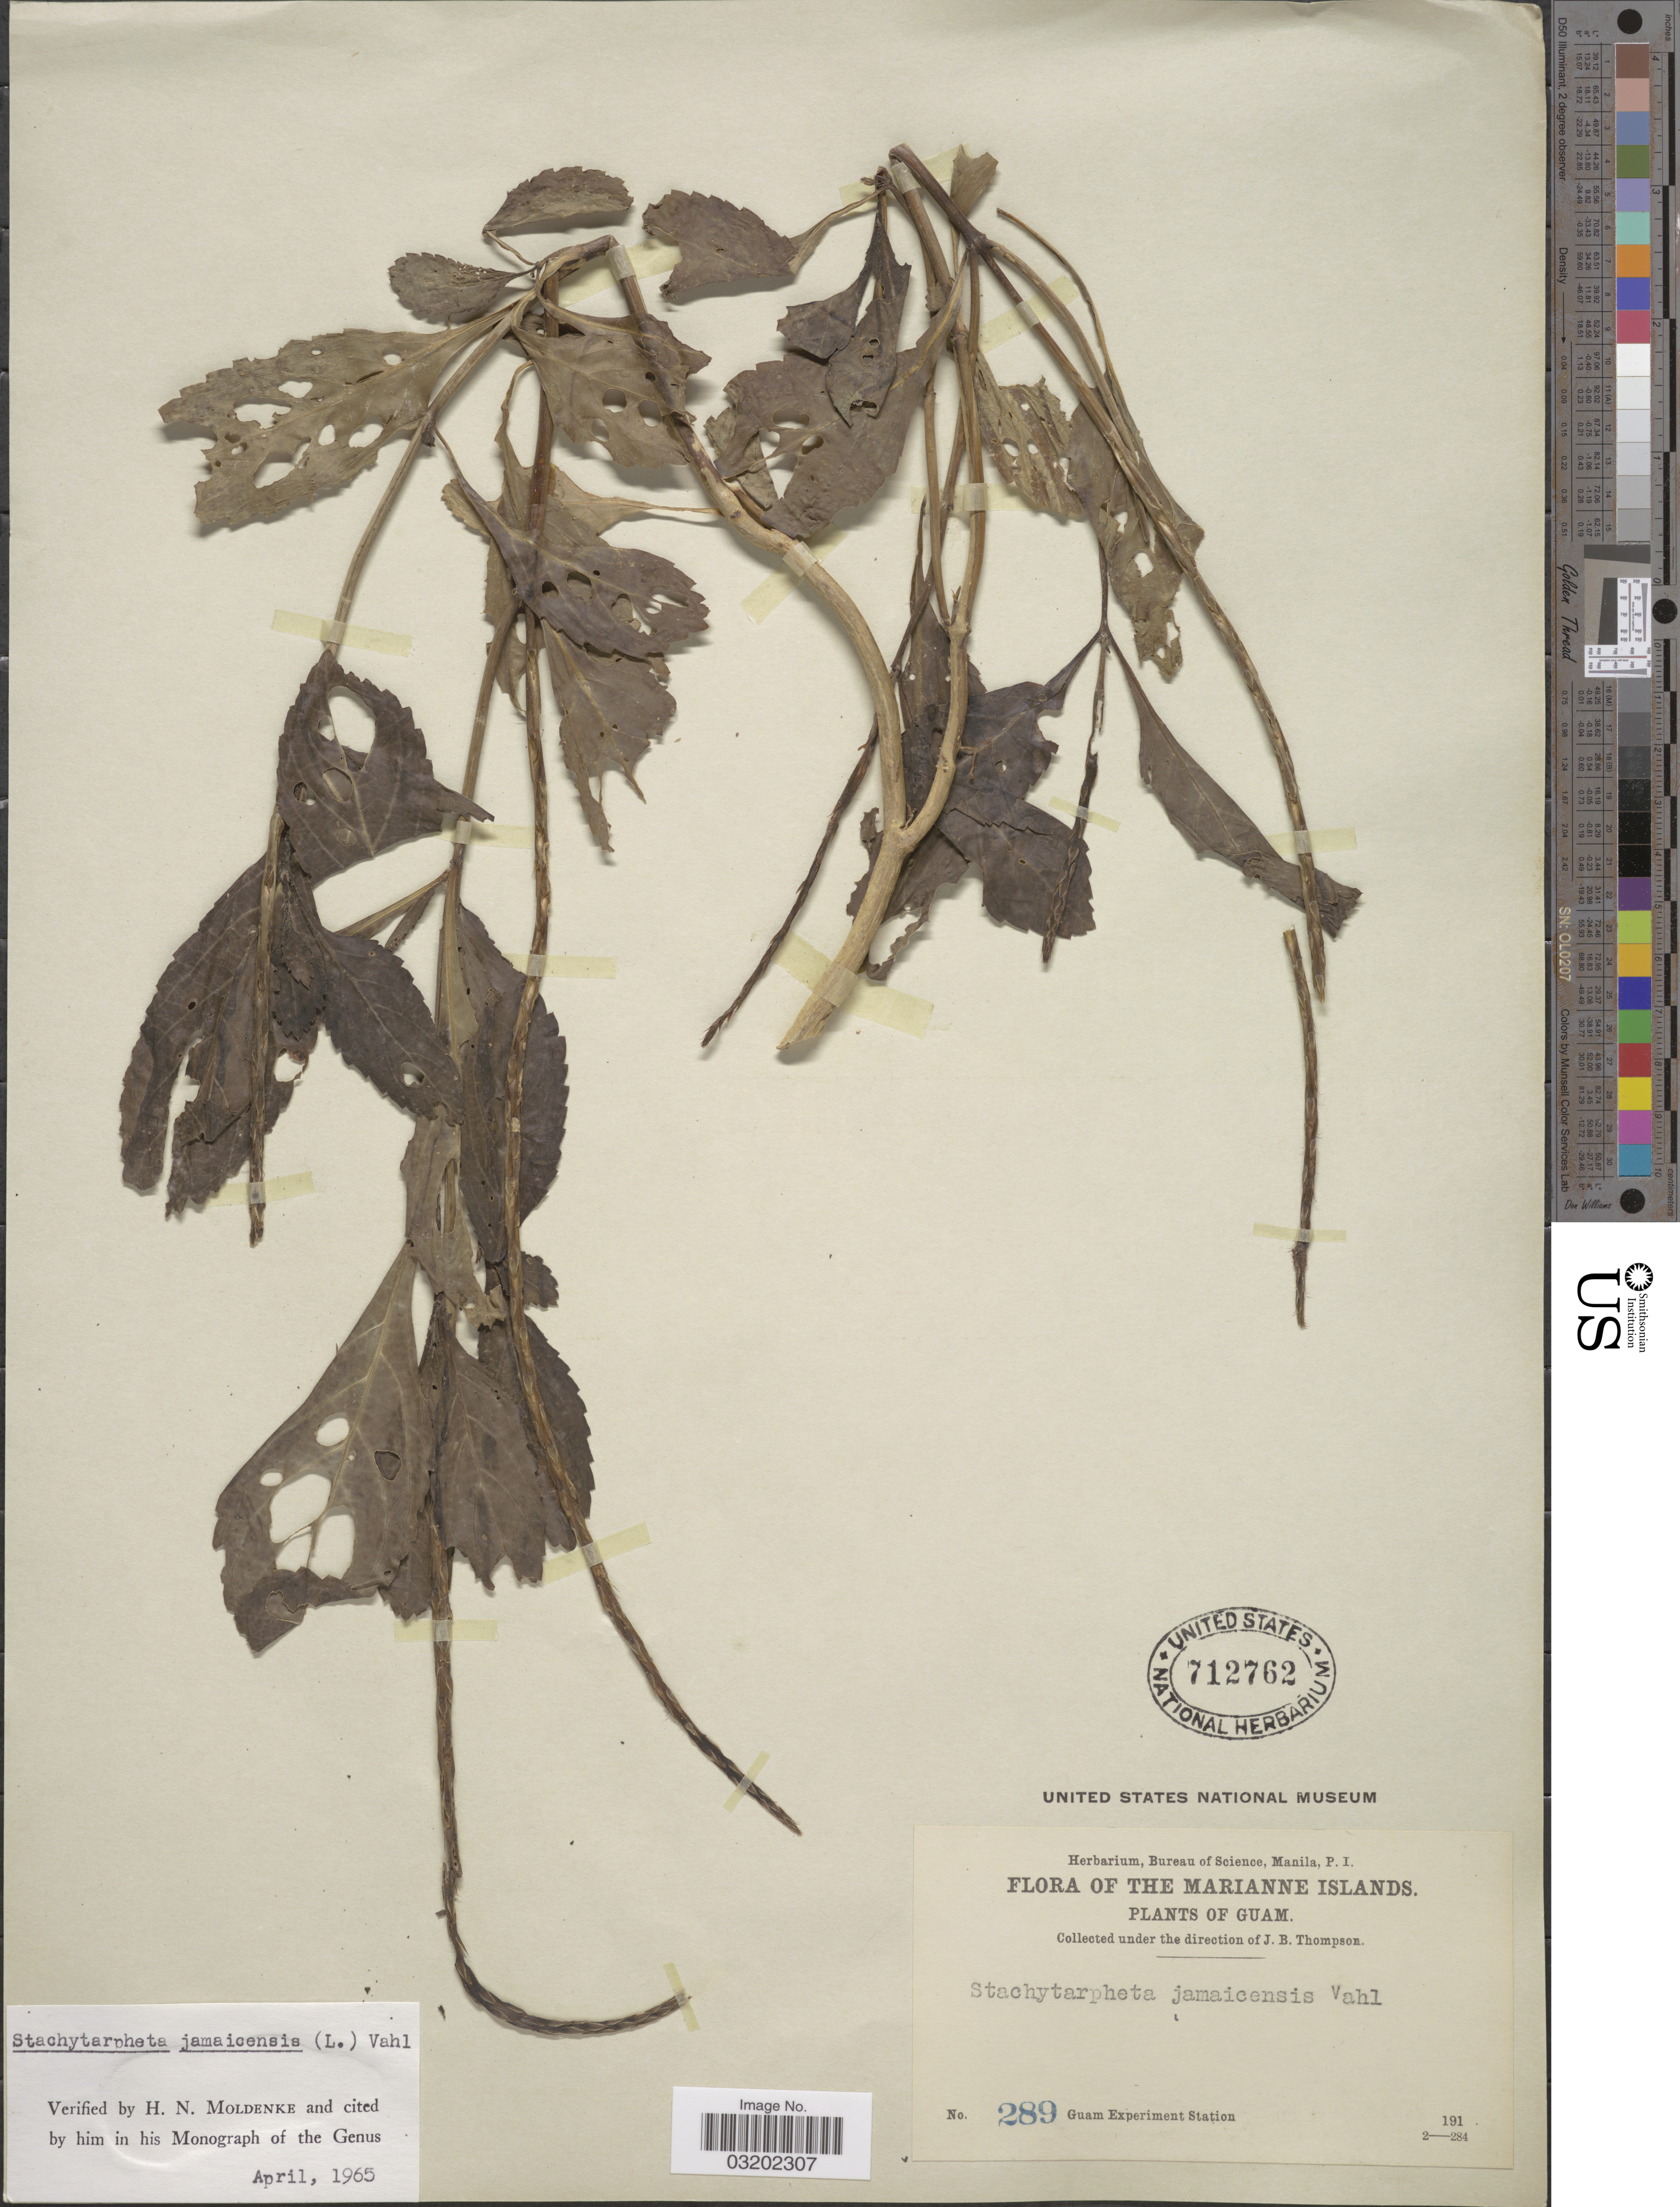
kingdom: Plantae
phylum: Tracheophyta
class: Magnoliopsida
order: Lamiales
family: Verbenaceae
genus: Stachytarpheta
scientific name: Stachytarpheta jamaicensis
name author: (L.) Vahl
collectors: Guam Exp. Sta.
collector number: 289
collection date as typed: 191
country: Guam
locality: The Marianne Islands.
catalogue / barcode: US 712762